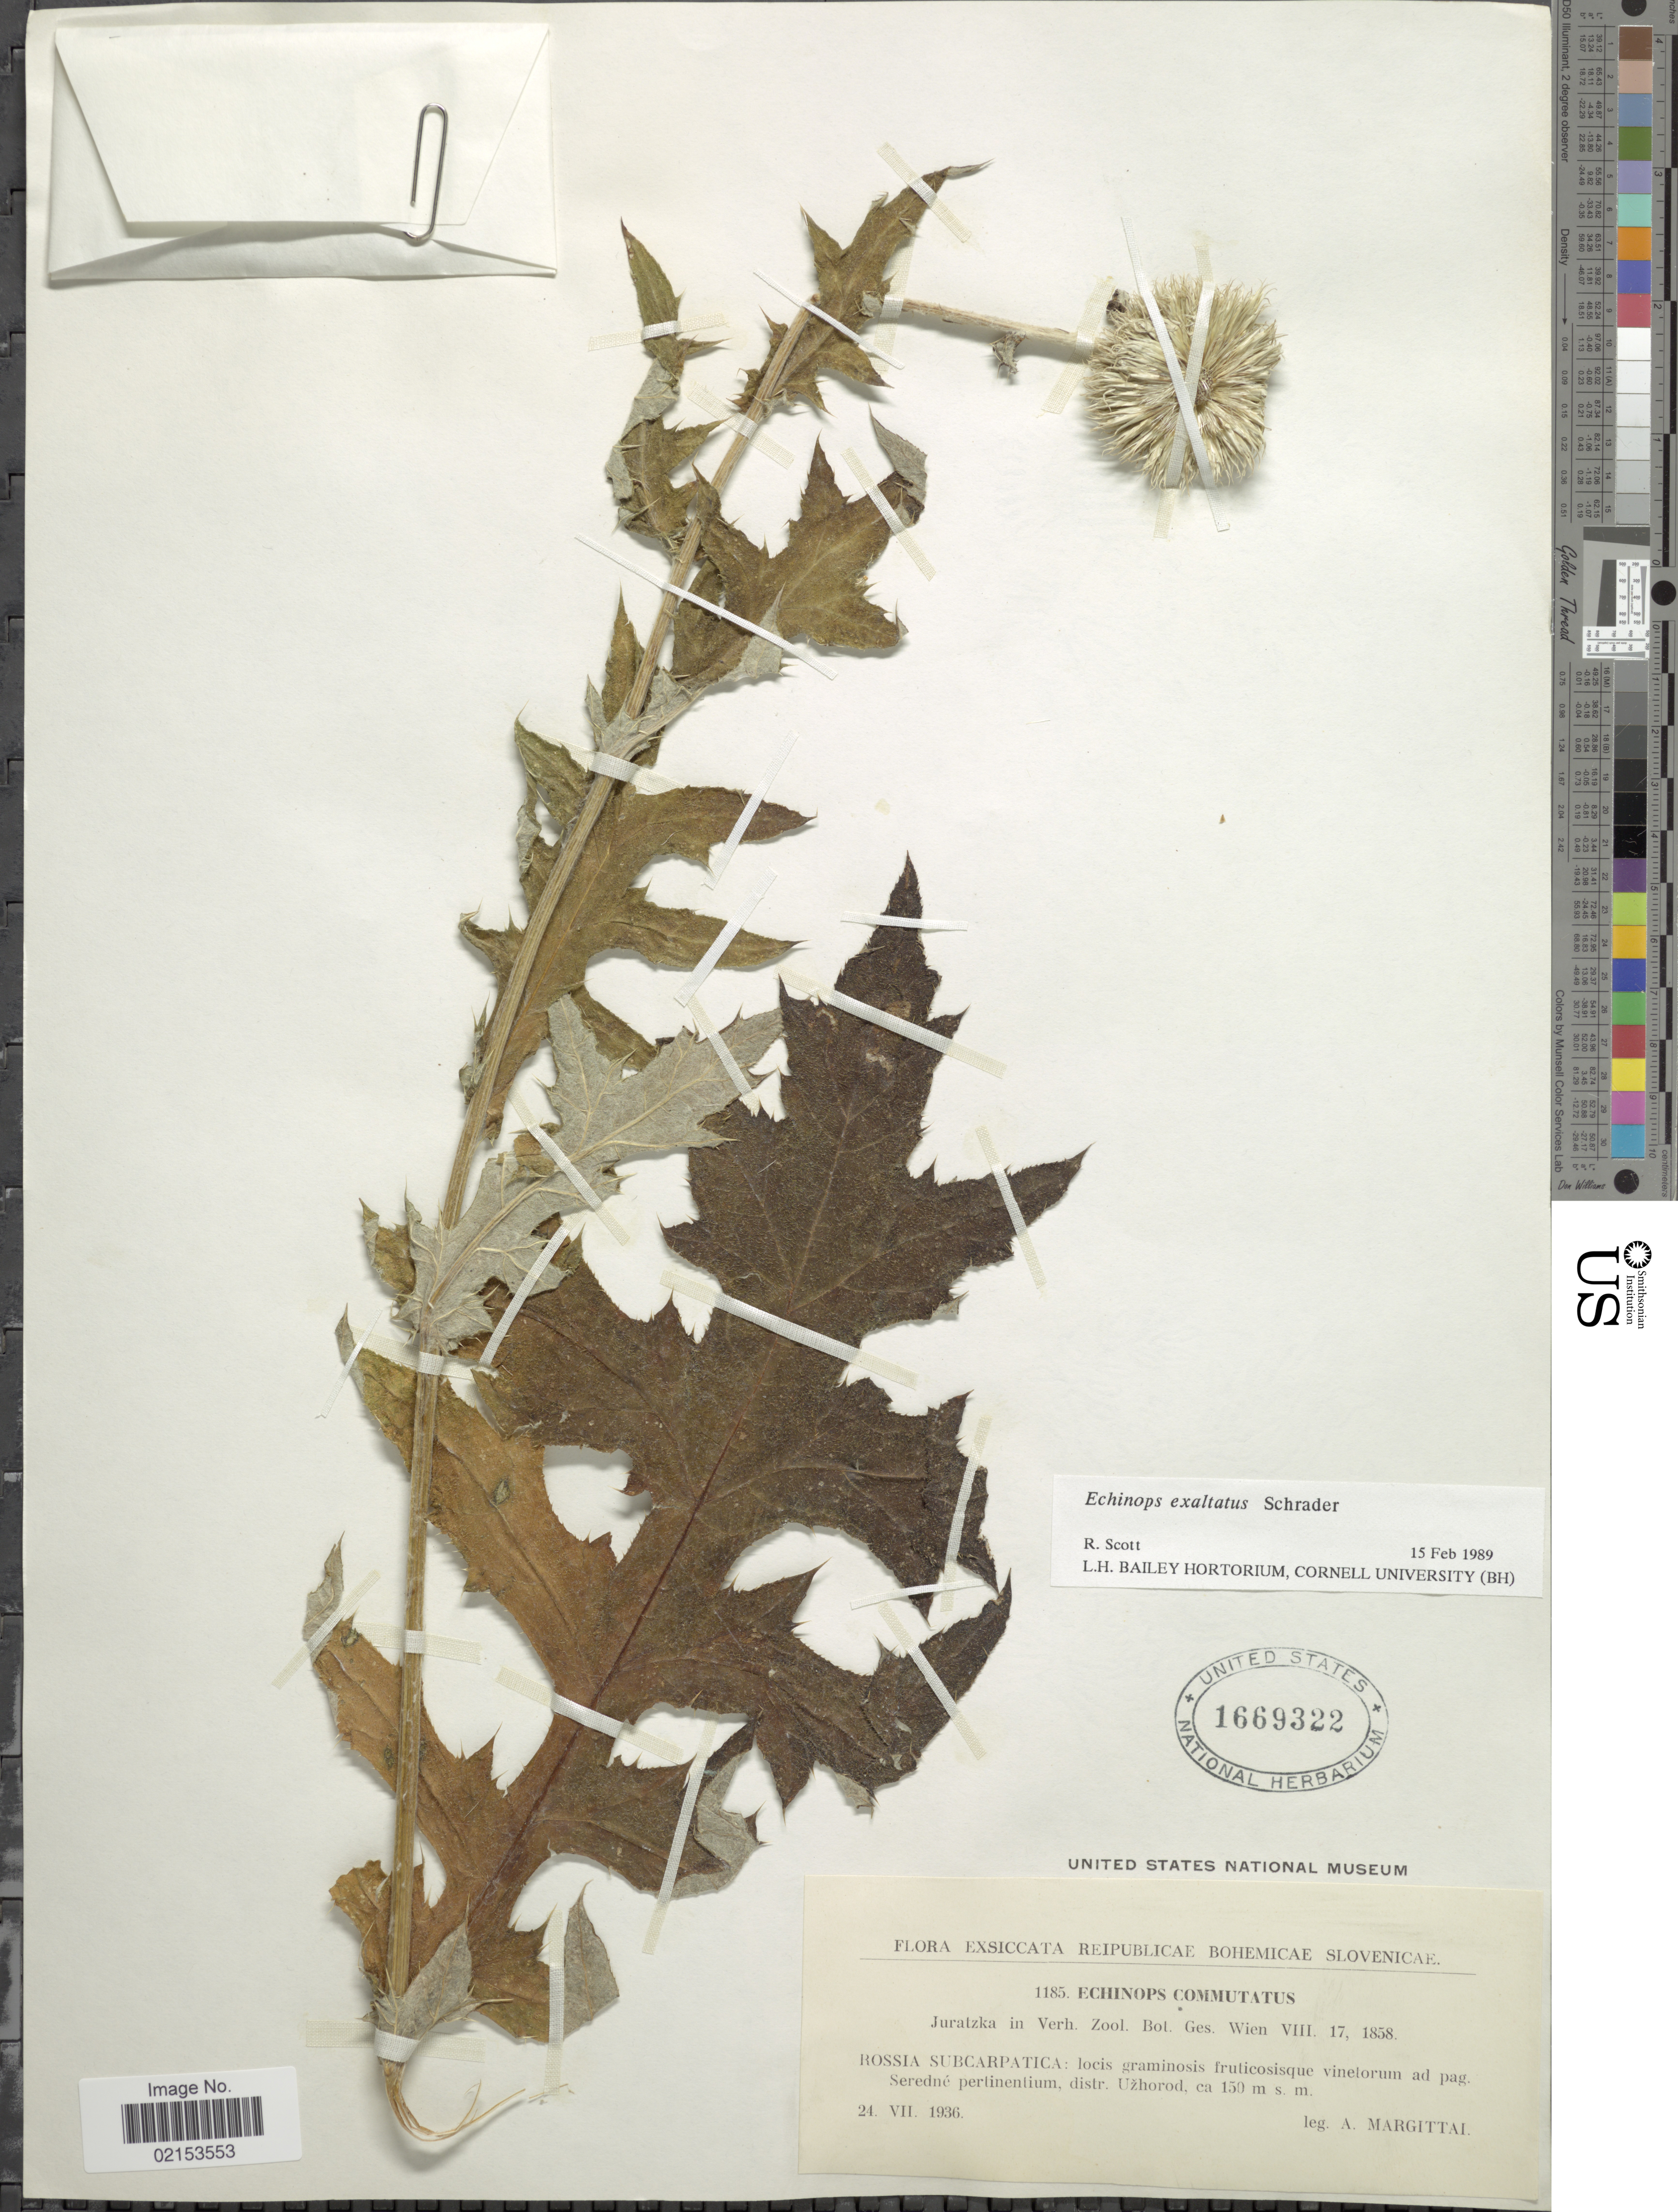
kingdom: Plantae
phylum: Tracheophyta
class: Magnoliopsida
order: Asterales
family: Asteraceae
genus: Echinops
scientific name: Echinops exaltatus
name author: Schrad.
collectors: A. Margittai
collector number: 1185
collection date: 1936-07-24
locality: Rossia Subcarpatica. ad pagum Seredne perlinenlium, distr. Uzhorod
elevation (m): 150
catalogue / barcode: US 1669322